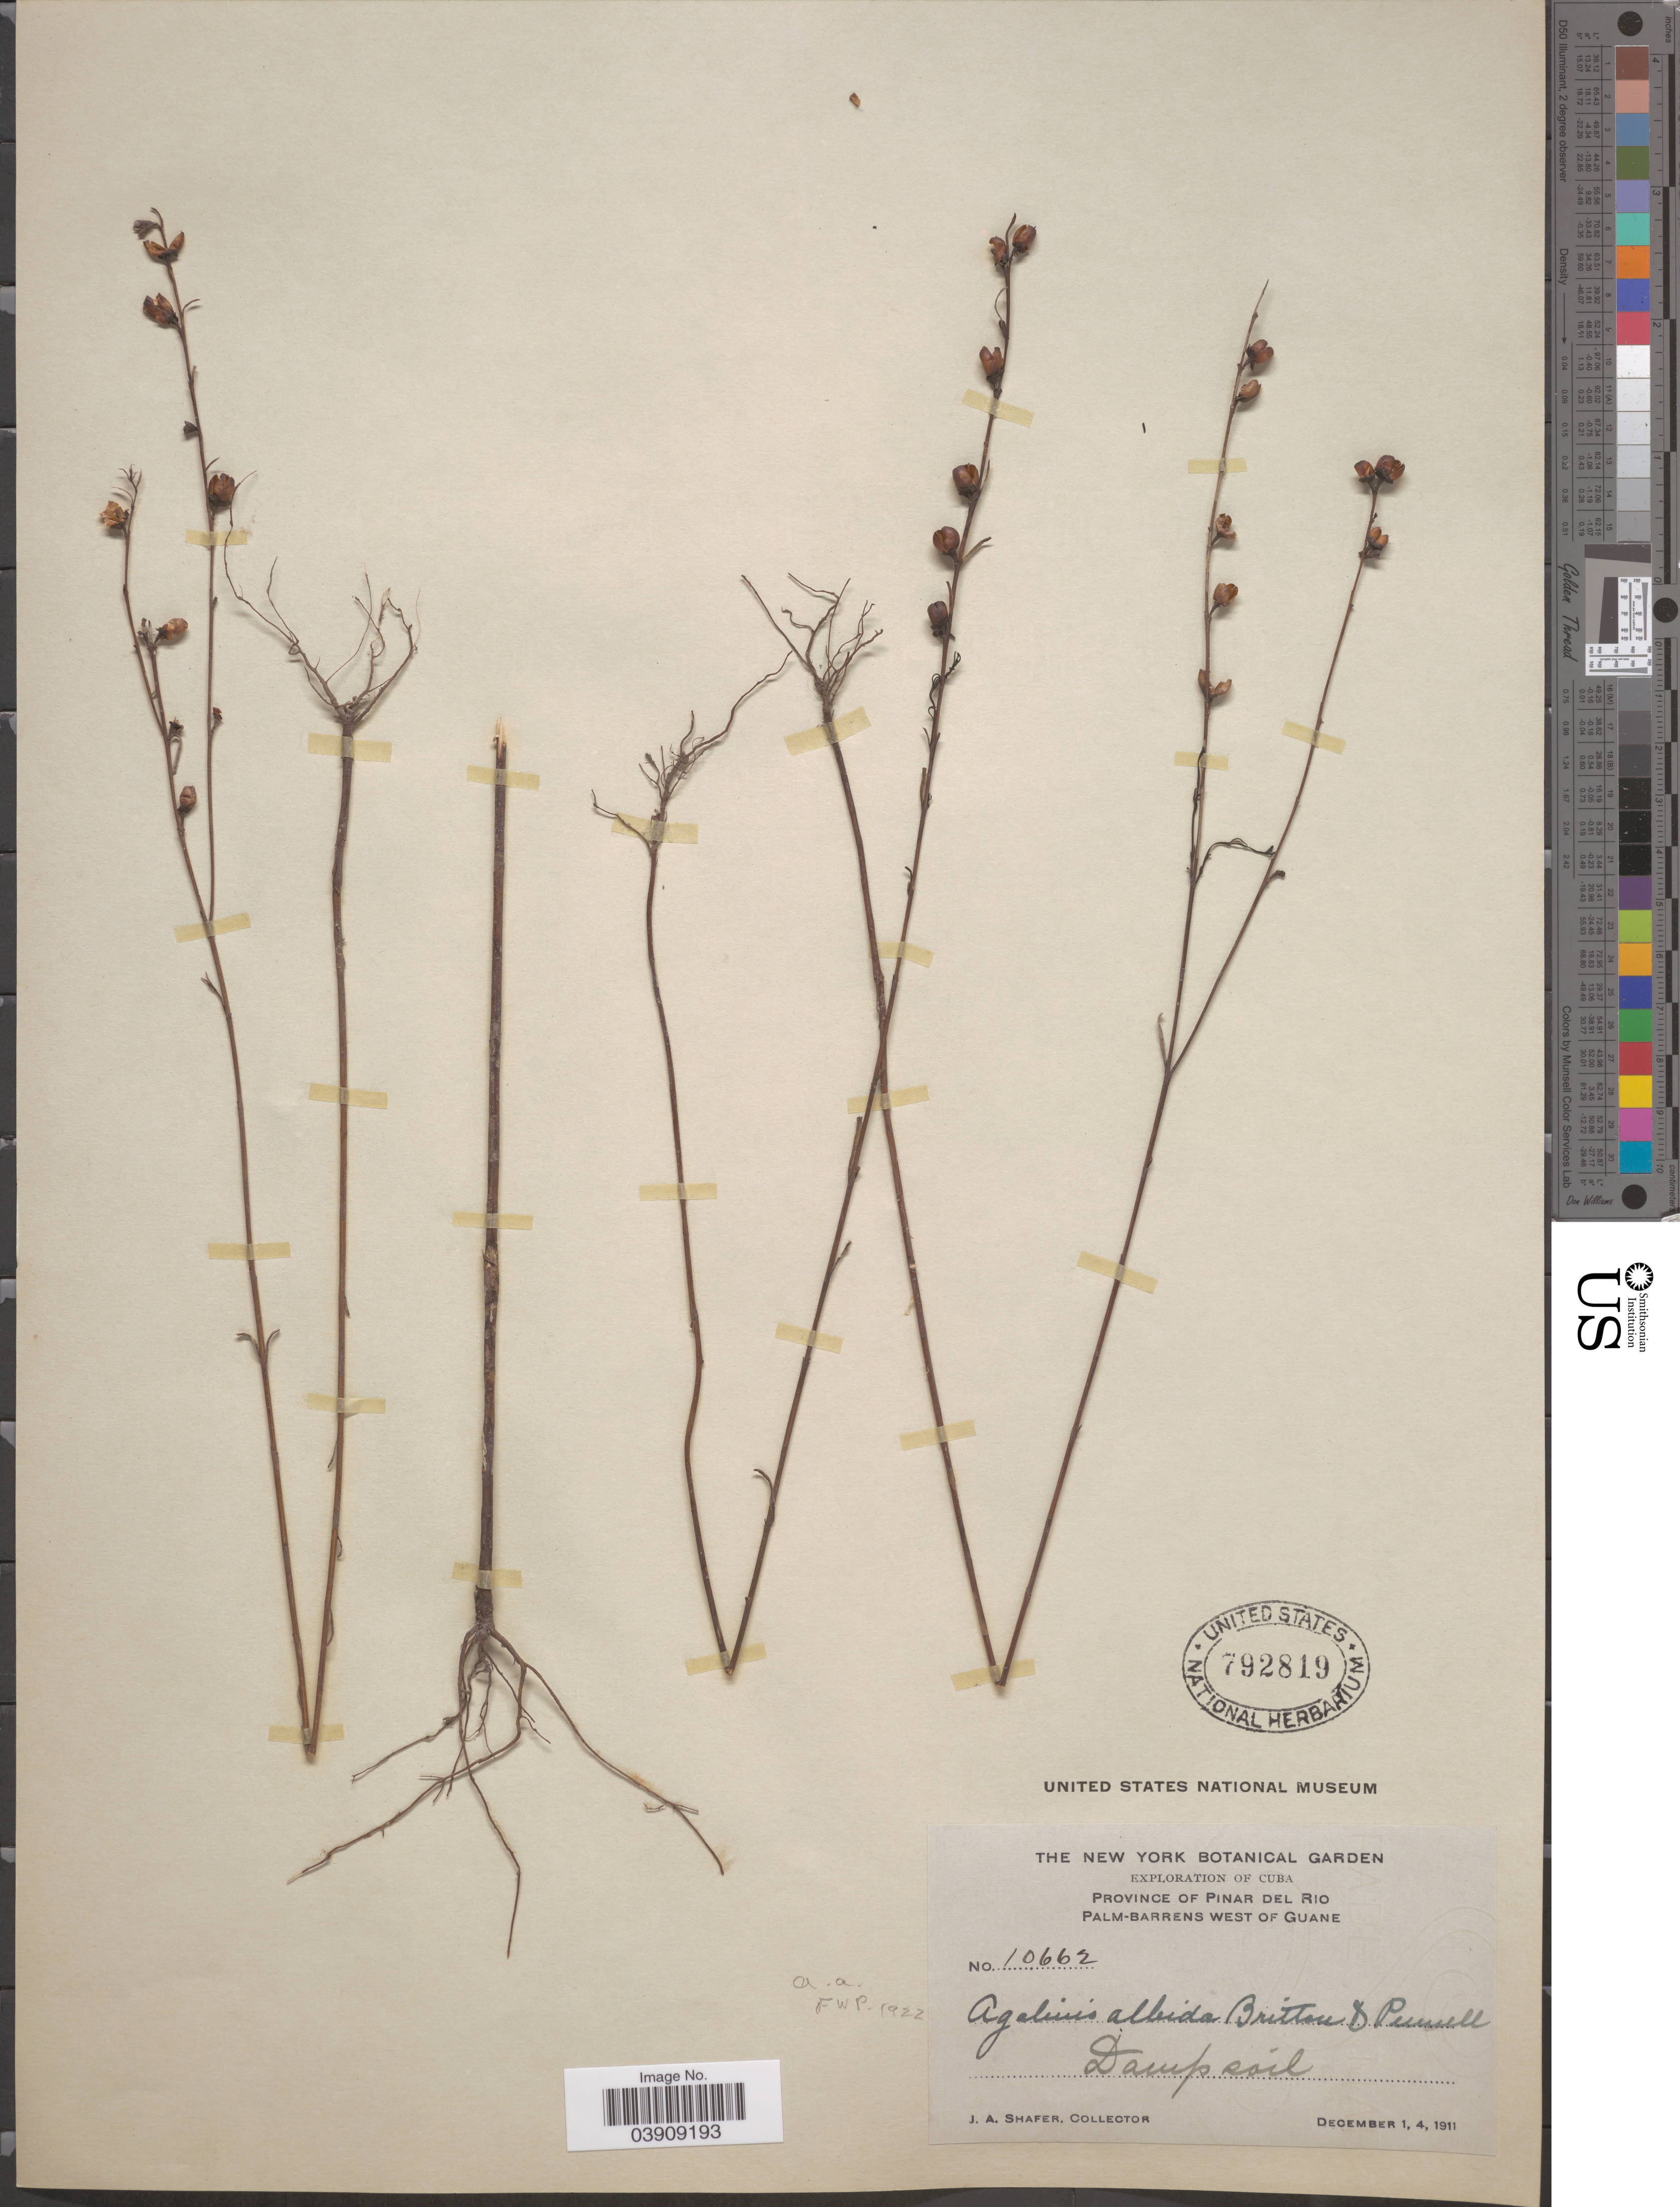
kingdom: Plantae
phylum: Tracheophyta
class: Magnoliopsida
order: Lamiales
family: Orobanchaceae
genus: Gerardia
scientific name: Gerardia albida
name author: (Britton & Pennell) Pennell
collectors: J. A. Shafer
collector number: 10662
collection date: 1911-12-01/1911-12-04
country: Cuba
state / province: Pinar del Río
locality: Palm-Barrens west of Guane.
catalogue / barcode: US 792819